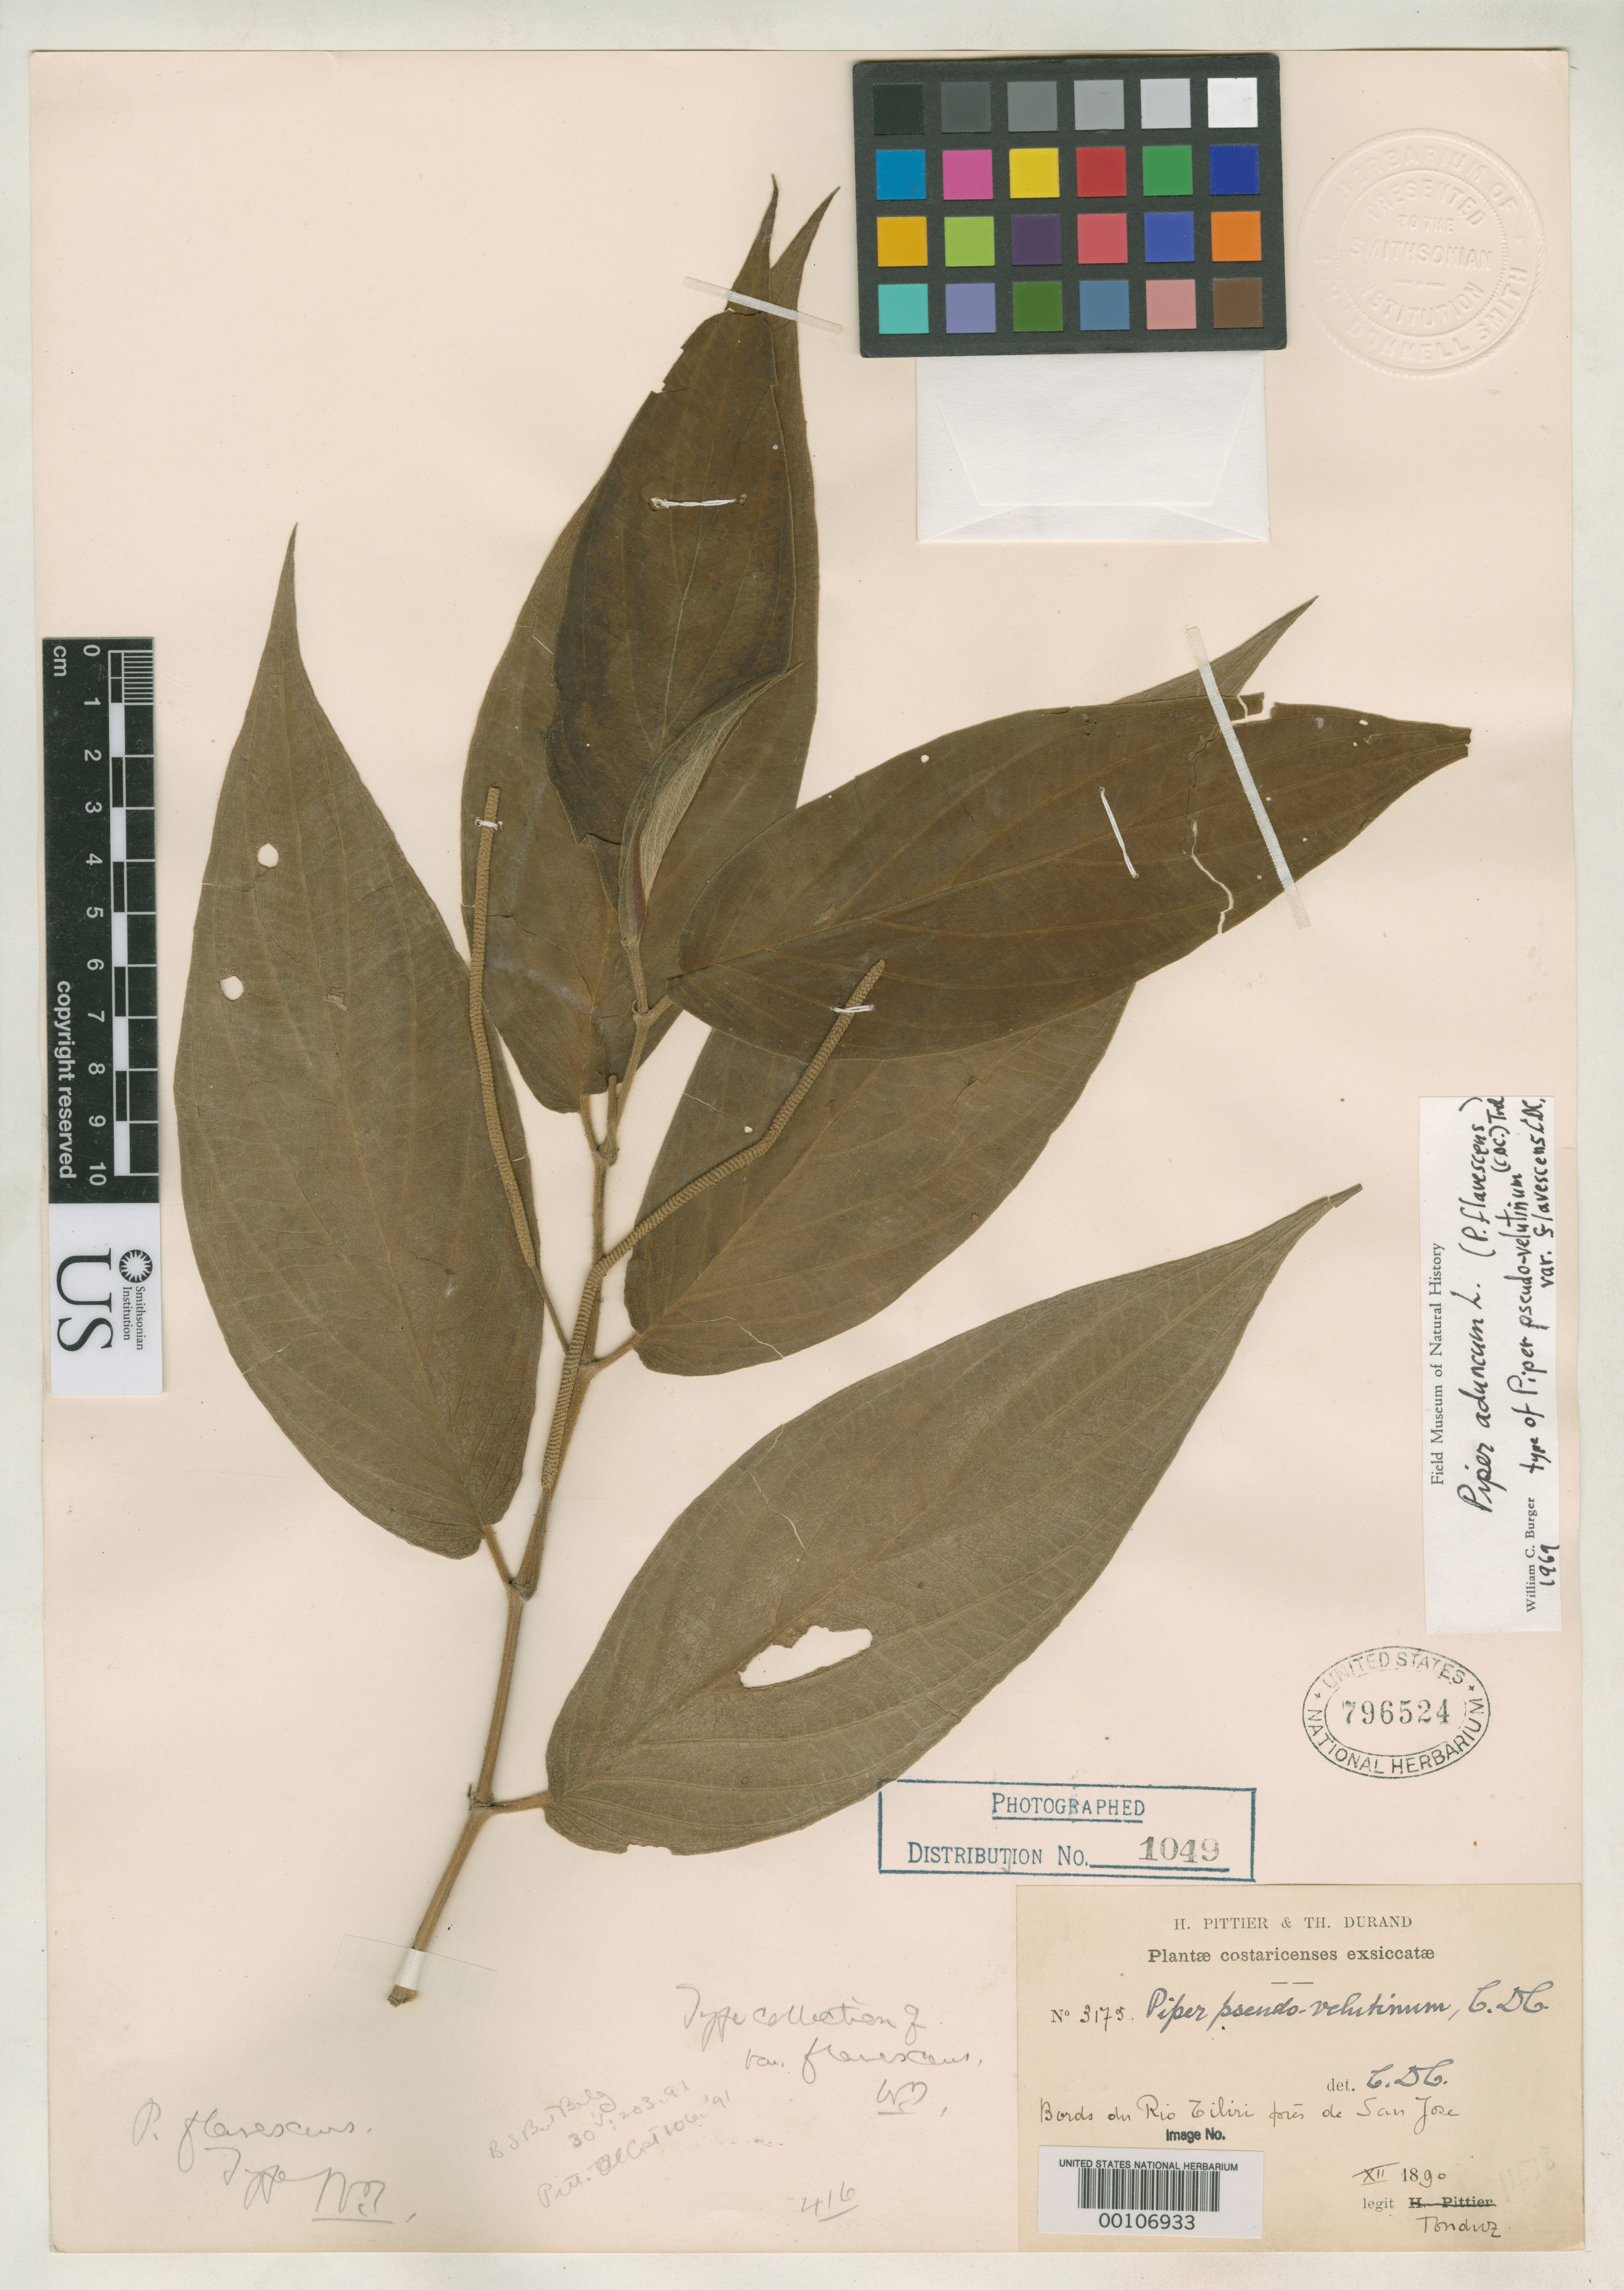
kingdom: Plantae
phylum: Tracheophyta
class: Magnoliopsida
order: Piperales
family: Piperaceae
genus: Piper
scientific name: Piper pseudovelutinum var. flavescens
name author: C. DC.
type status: Isotype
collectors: H. F. Pittier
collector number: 3175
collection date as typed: Dec 1890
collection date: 1890-12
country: Costa Rica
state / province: San José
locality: Rio Tiliri near San Jose.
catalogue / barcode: US 796524